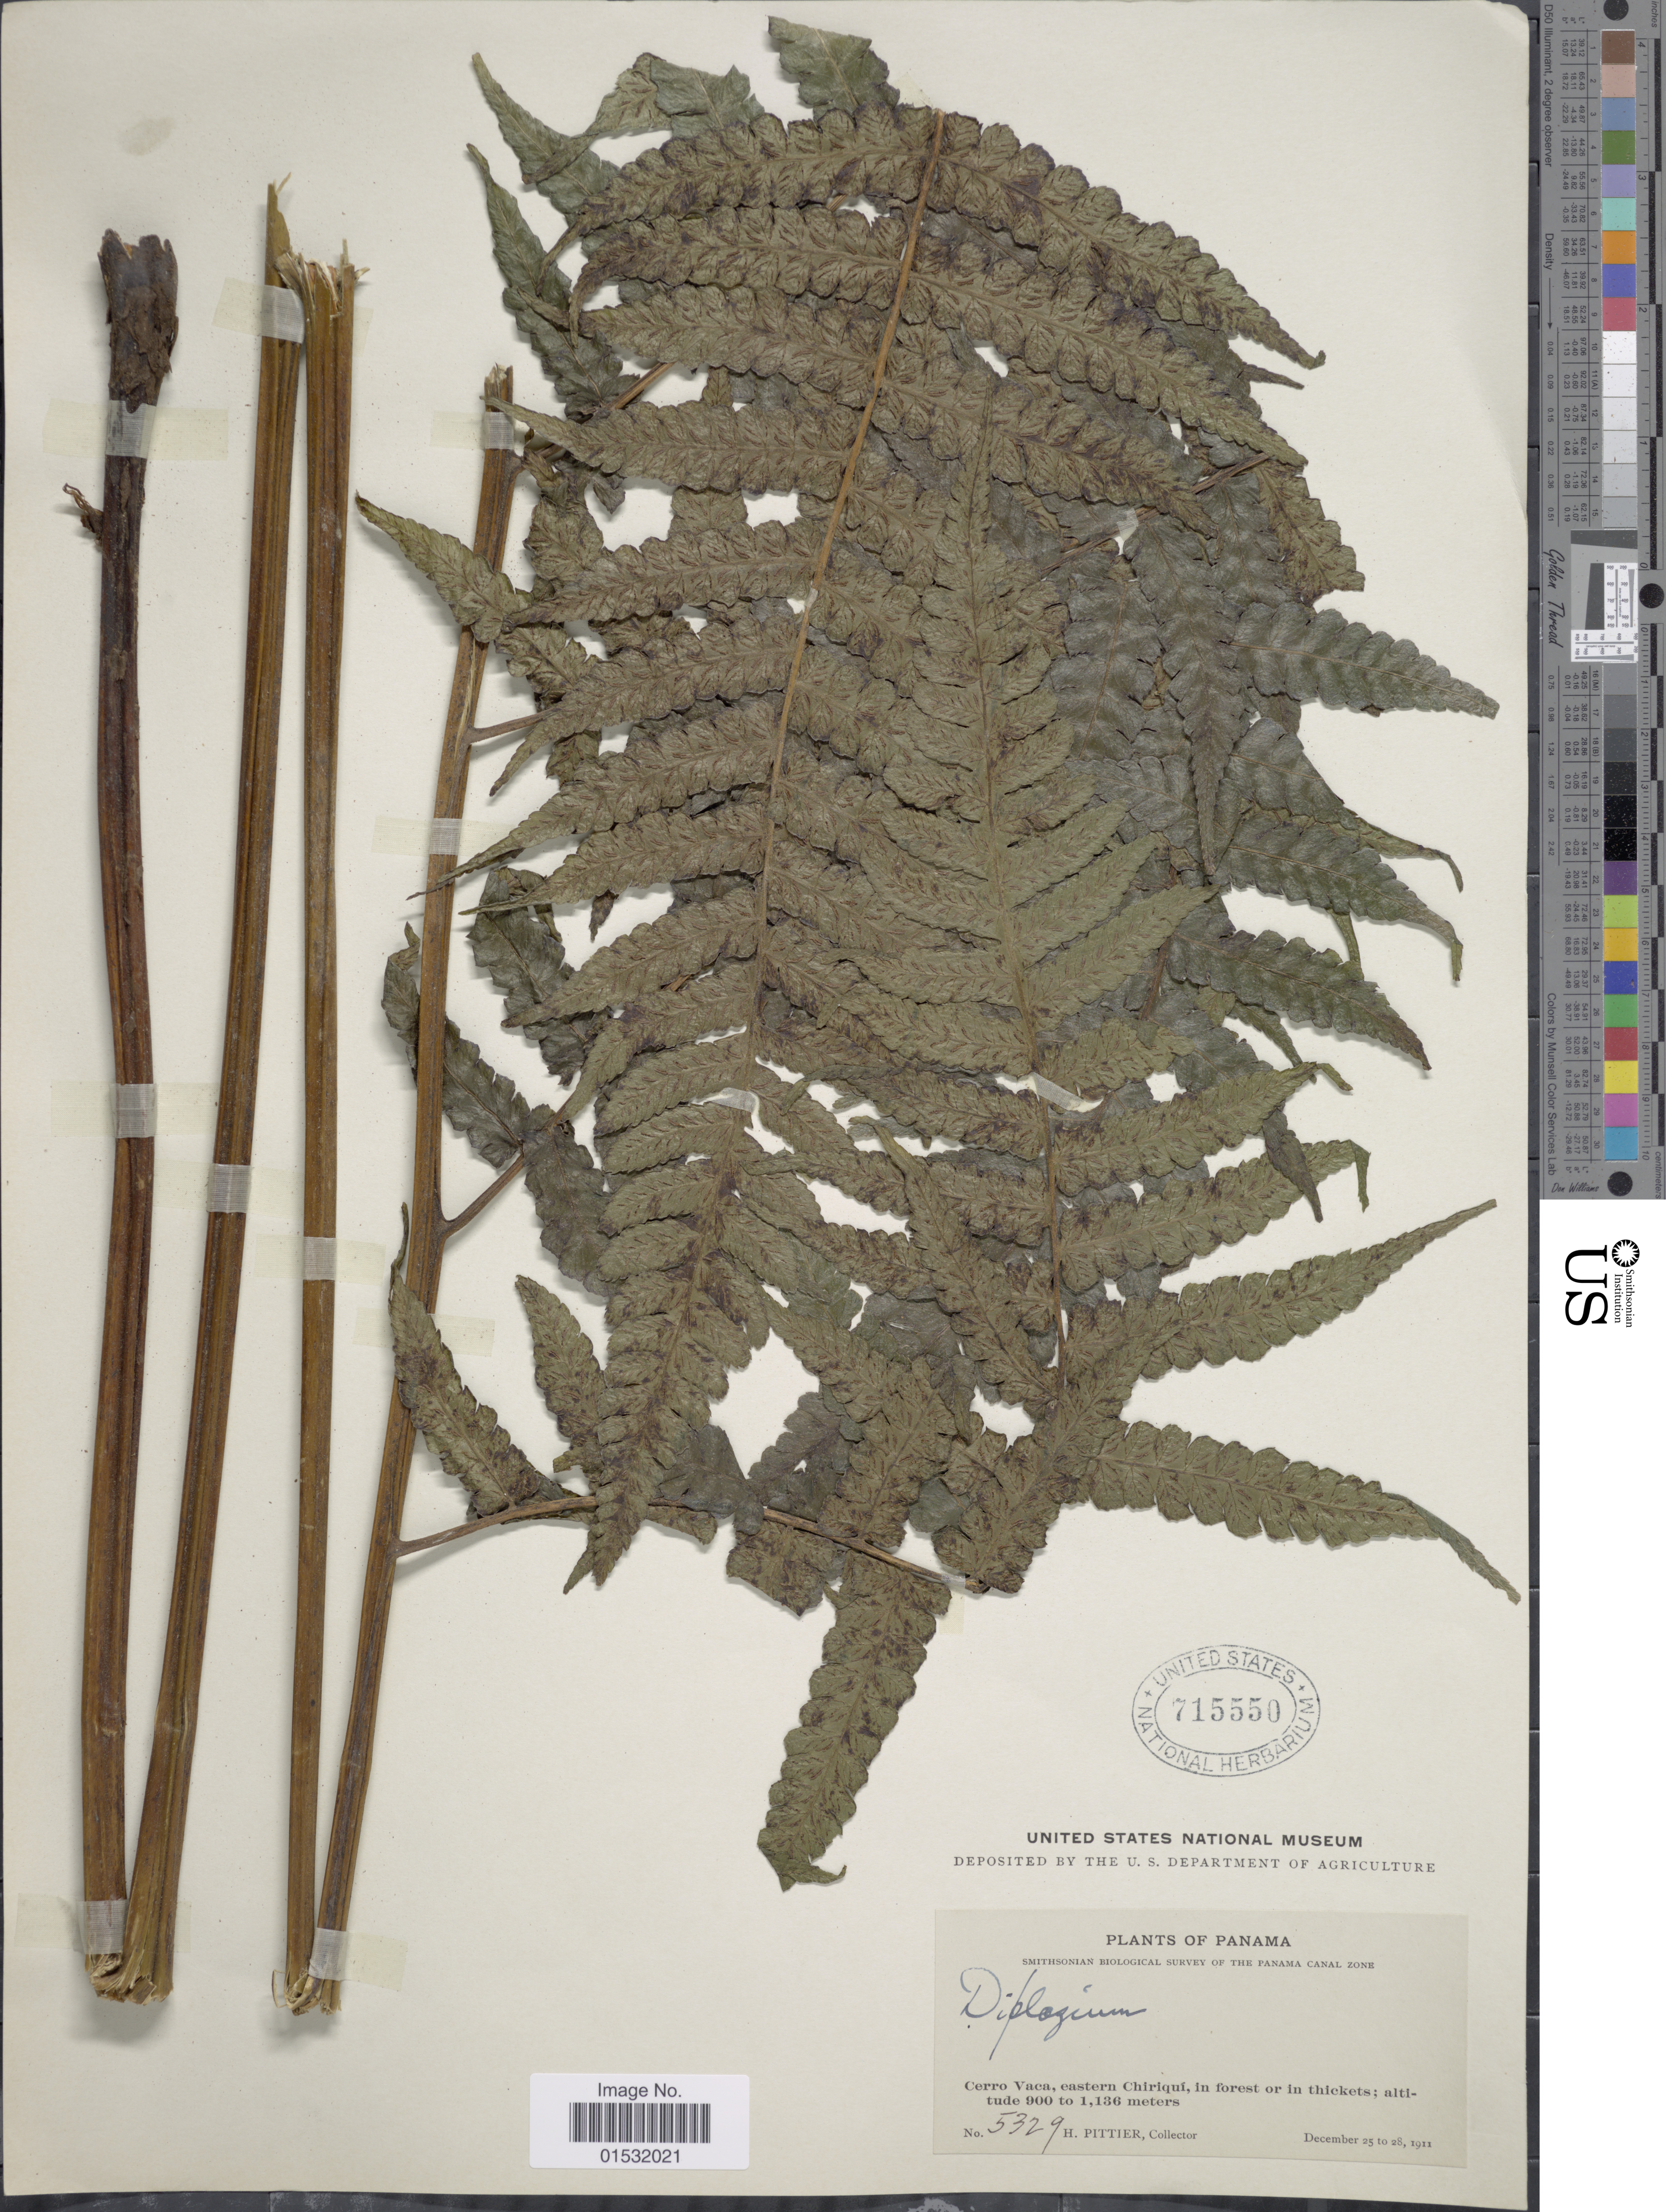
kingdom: Plantae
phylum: Tracheophyta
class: Polypodiopsida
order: Polypodiales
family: Athyriaceae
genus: Diplazium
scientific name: Diplazium subobtusum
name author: Rosenst.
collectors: H. F. Pittier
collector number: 5329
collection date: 1911-12-21/1911-12-28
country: Panama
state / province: Chiriqui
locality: Cerro Vaca, eastern Chiriquí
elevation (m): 900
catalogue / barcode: US 715550